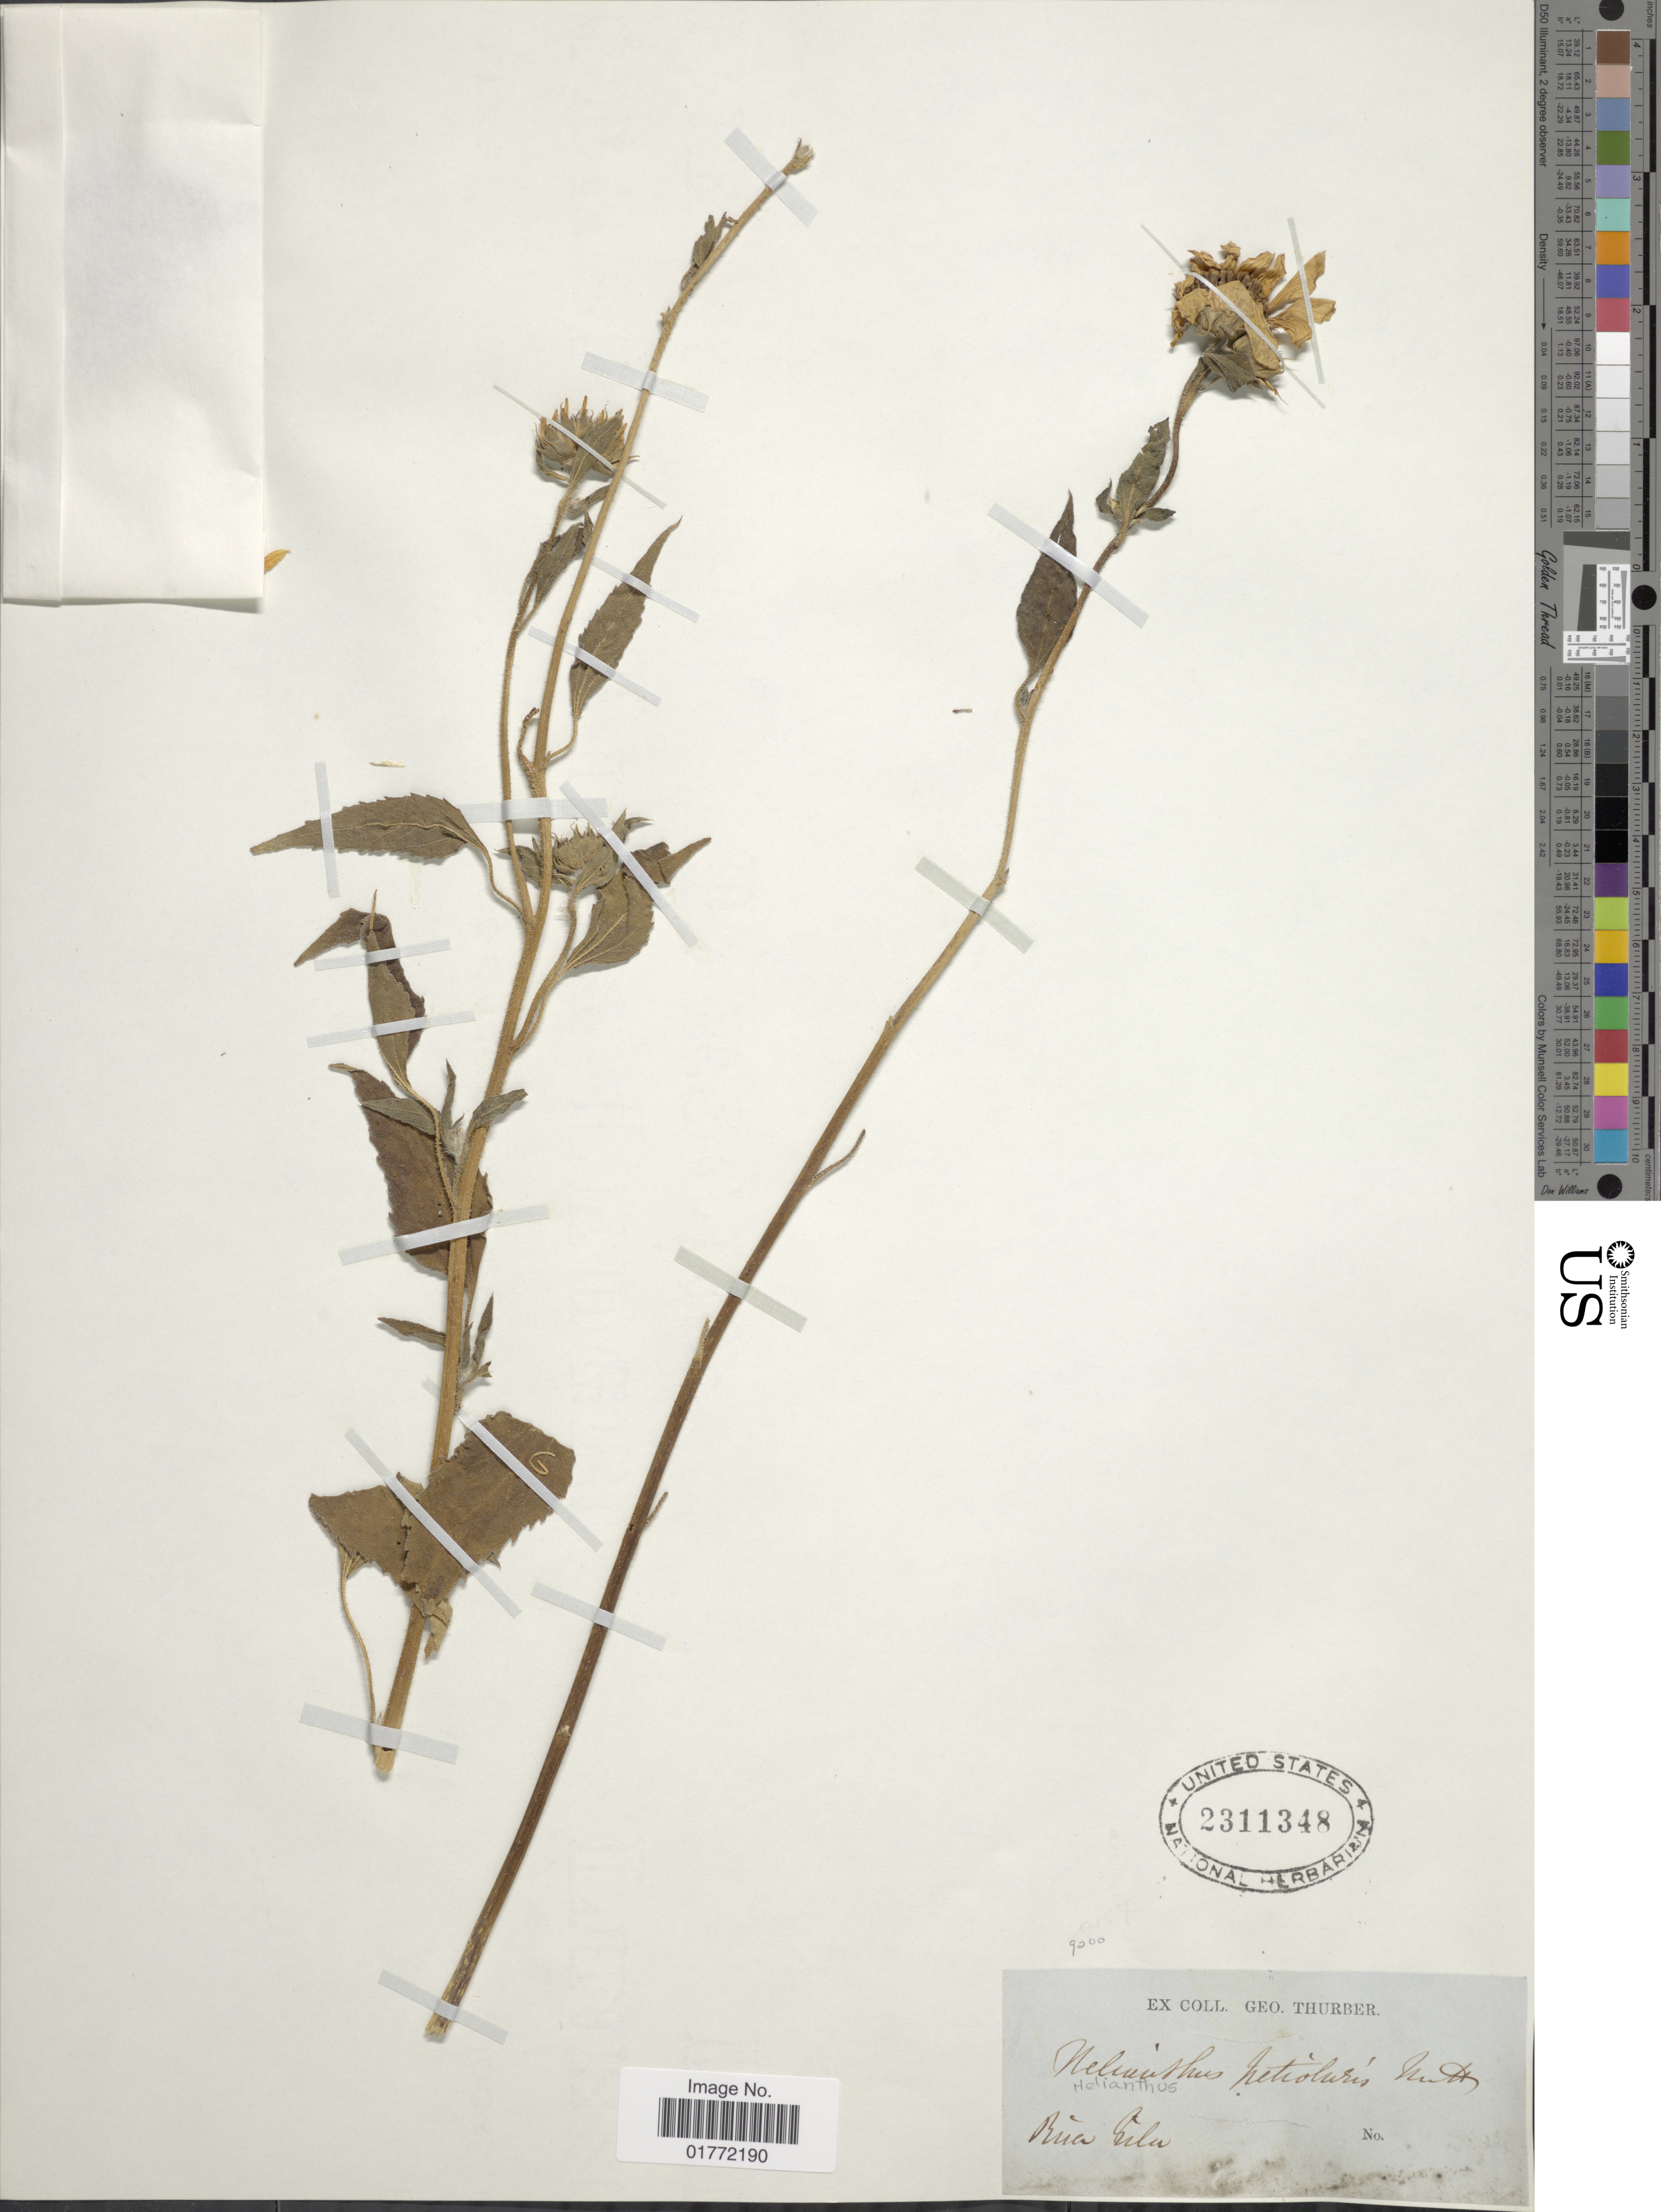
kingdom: Plantae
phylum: Tracheophyta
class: Magnoliopsida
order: Asterales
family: Asteraceae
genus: Helianthus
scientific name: Helianthus petiolaris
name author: Nutt.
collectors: G. Thurber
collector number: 9000?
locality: Rua Sila [interpreted]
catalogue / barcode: US 2311348